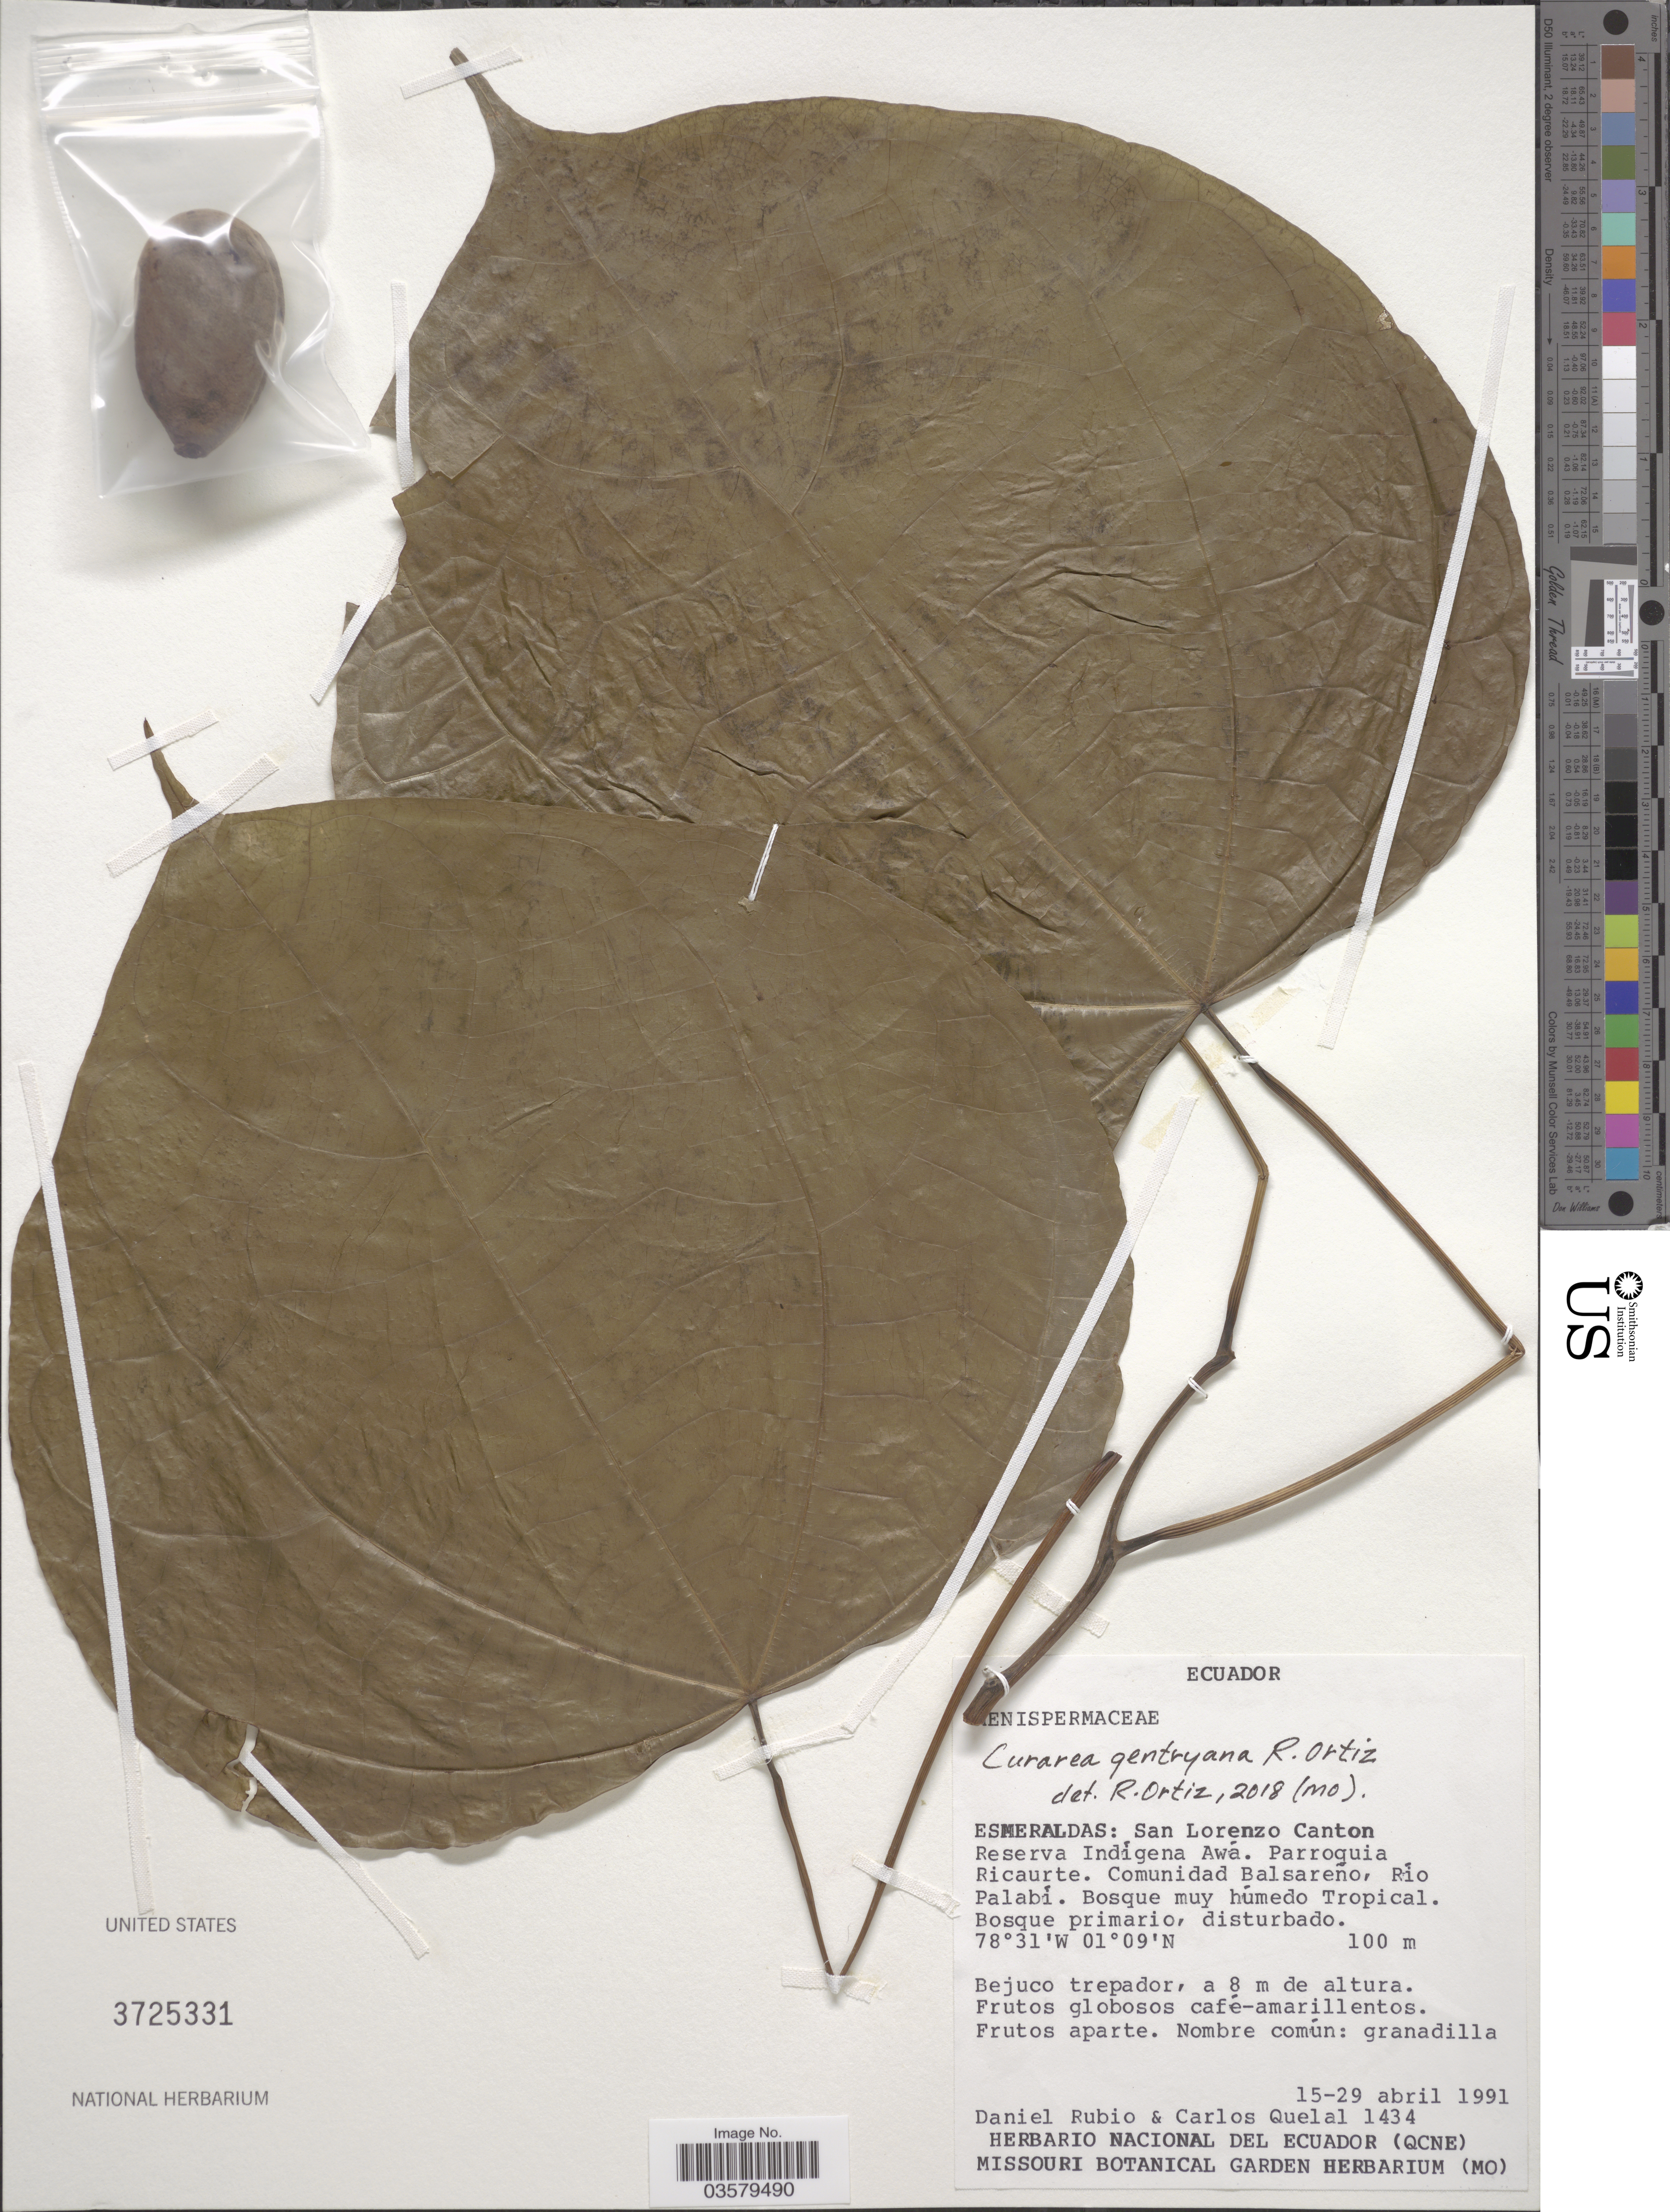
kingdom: Plantae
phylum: Tracheophyta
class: Magnoliopsida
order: Ranunculales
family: Menispermaceae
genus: Curarea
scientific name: Curarea gentryana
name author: R. Ortiz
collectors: D. Rubio & C. Quelal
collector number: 1434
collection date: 1991-04-15/1991-04-29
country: Ecuador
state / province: Esmeraldas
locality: San Lorenzo Canton. Reserva Indígena Awá. Parroguia Ricaurte. Comunidad Balsareño, Río Palabí.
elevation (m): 100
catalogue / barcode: US 3725331